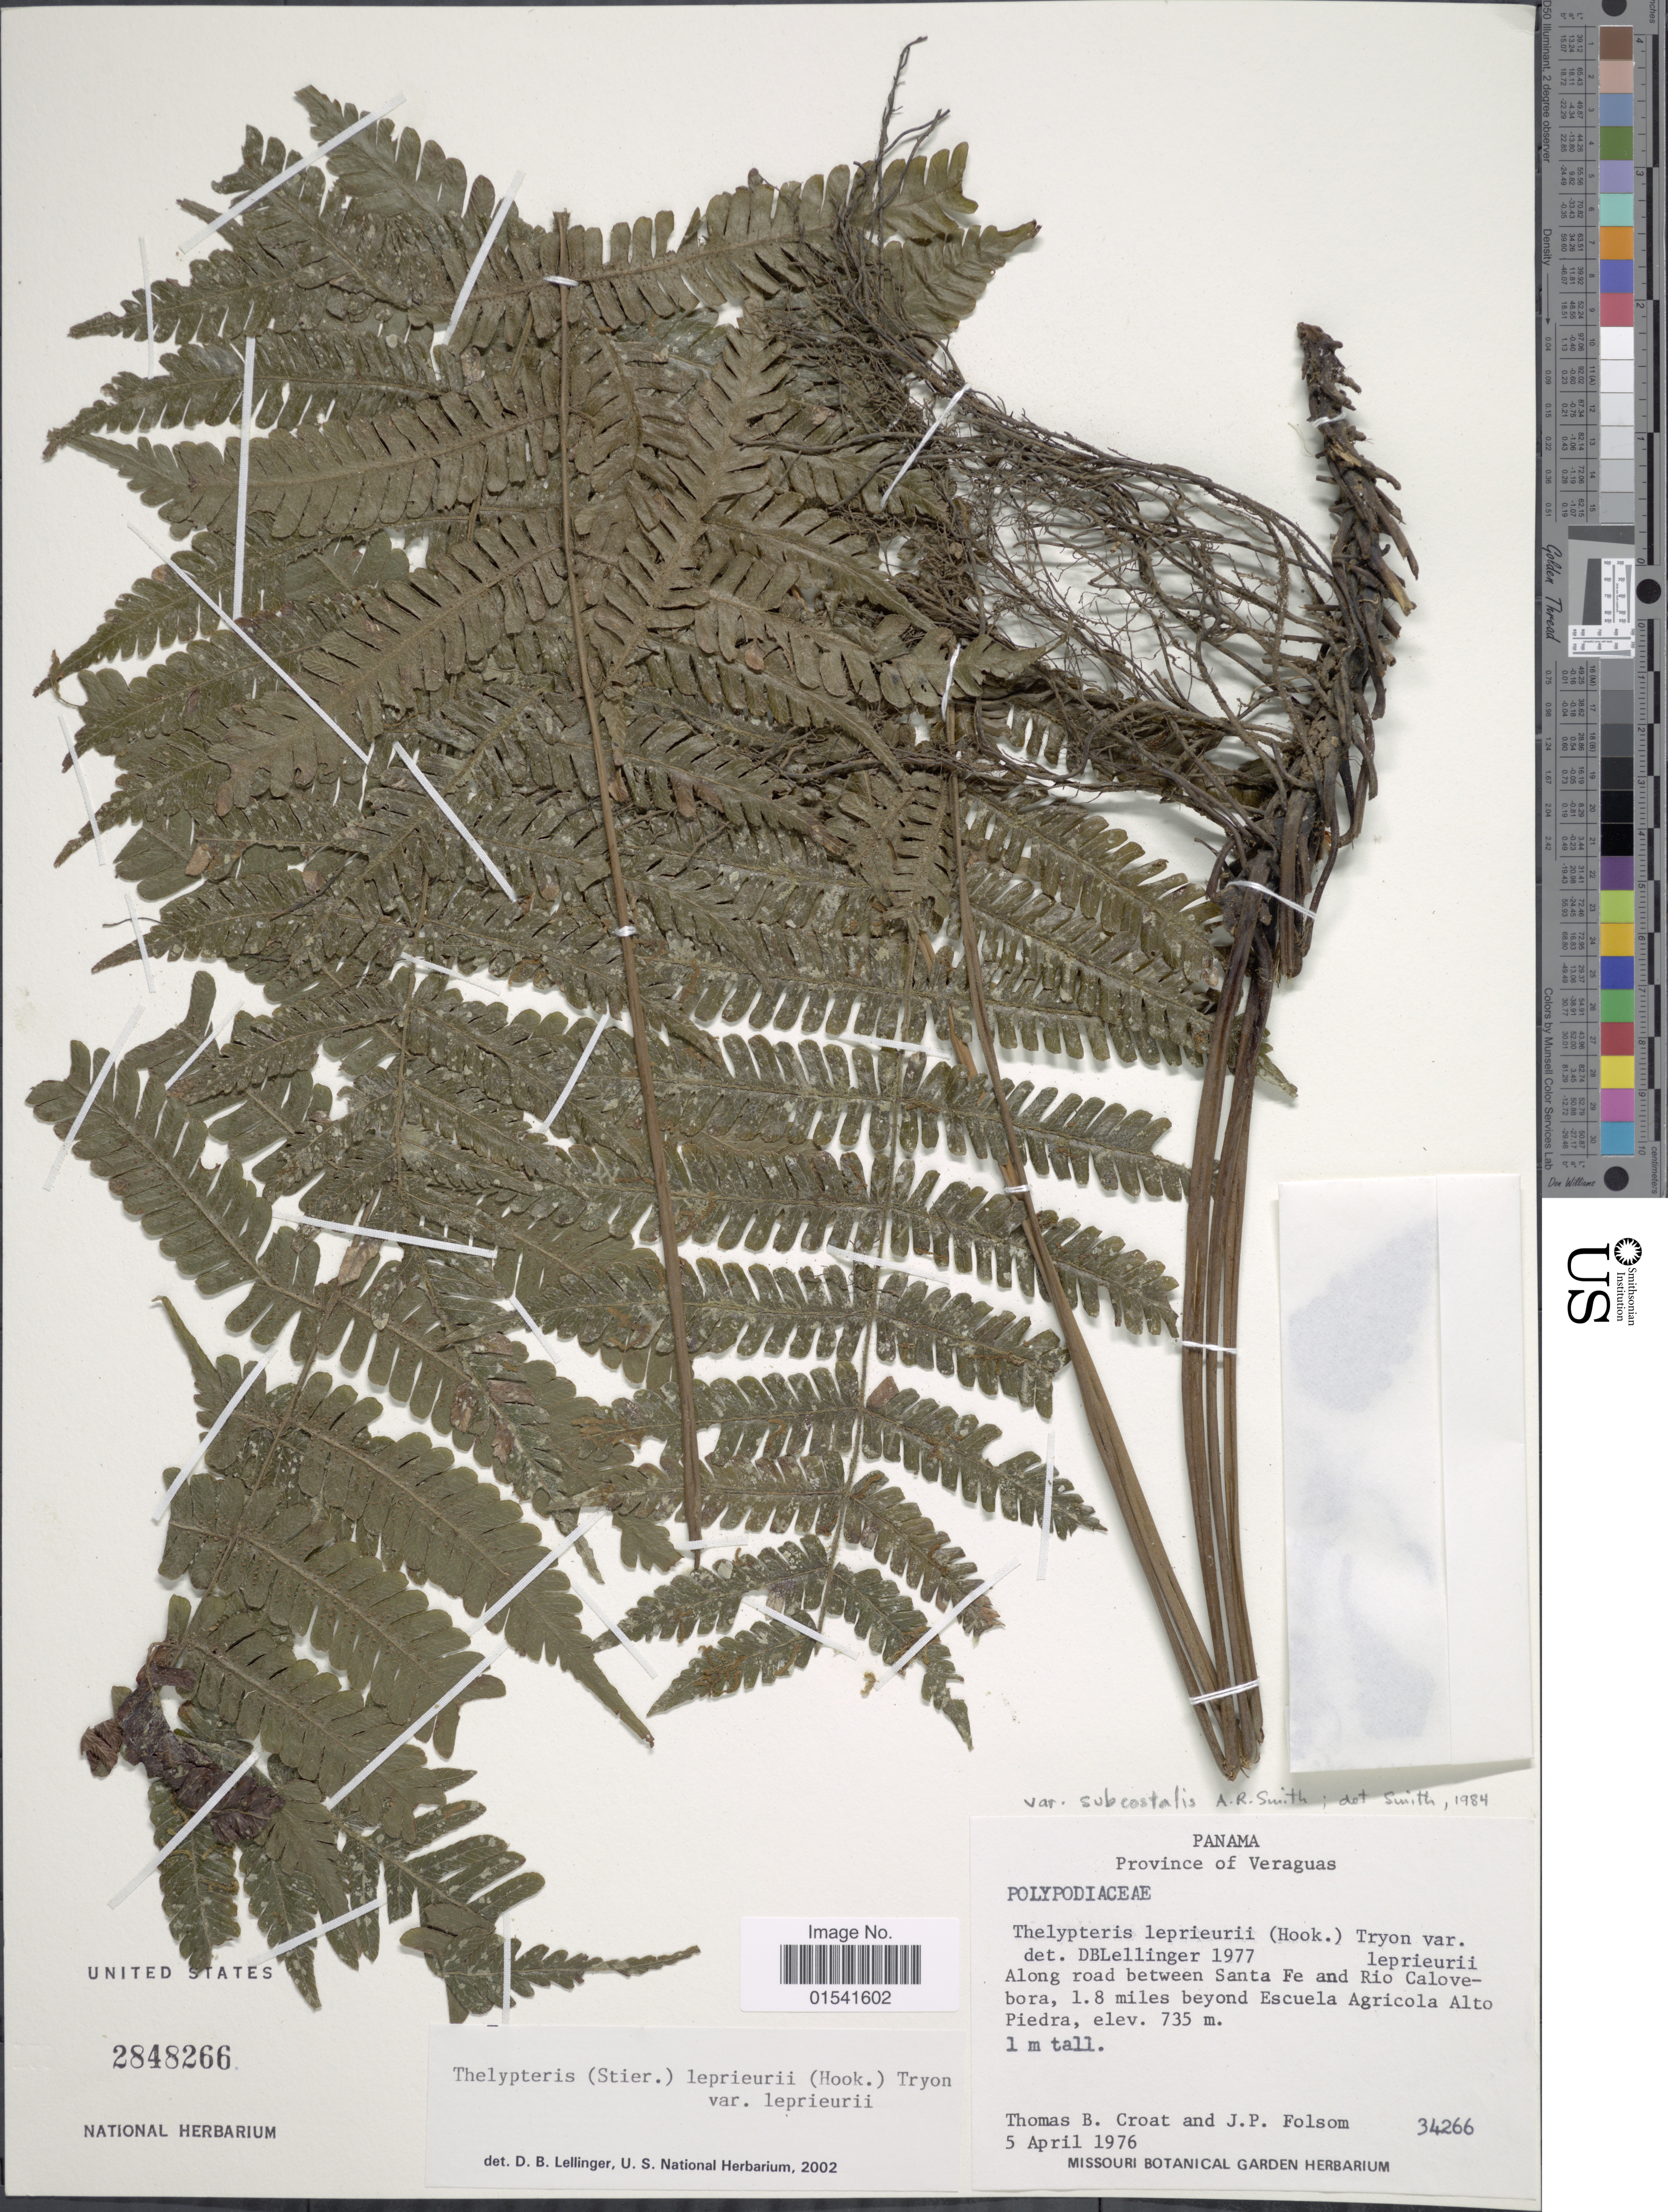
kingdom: Plantae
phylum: Tracheophyta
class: Polypodiopsida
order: Polypodiales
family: Thelypteridaceae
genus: Steiropteris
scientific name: Steiropteris leprieurii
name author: (Hook. f.) Pic. Serm.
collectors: T. B. Croat & J. P. Folsom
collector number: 34266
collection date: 1976-04-05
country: Panama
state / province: Veraguas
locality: Along road between Santa Fe and Rio Calovebora, 1.8 miles beyond Escuela Agricola Alto Piedra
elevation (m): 735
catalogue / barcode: US 2848266